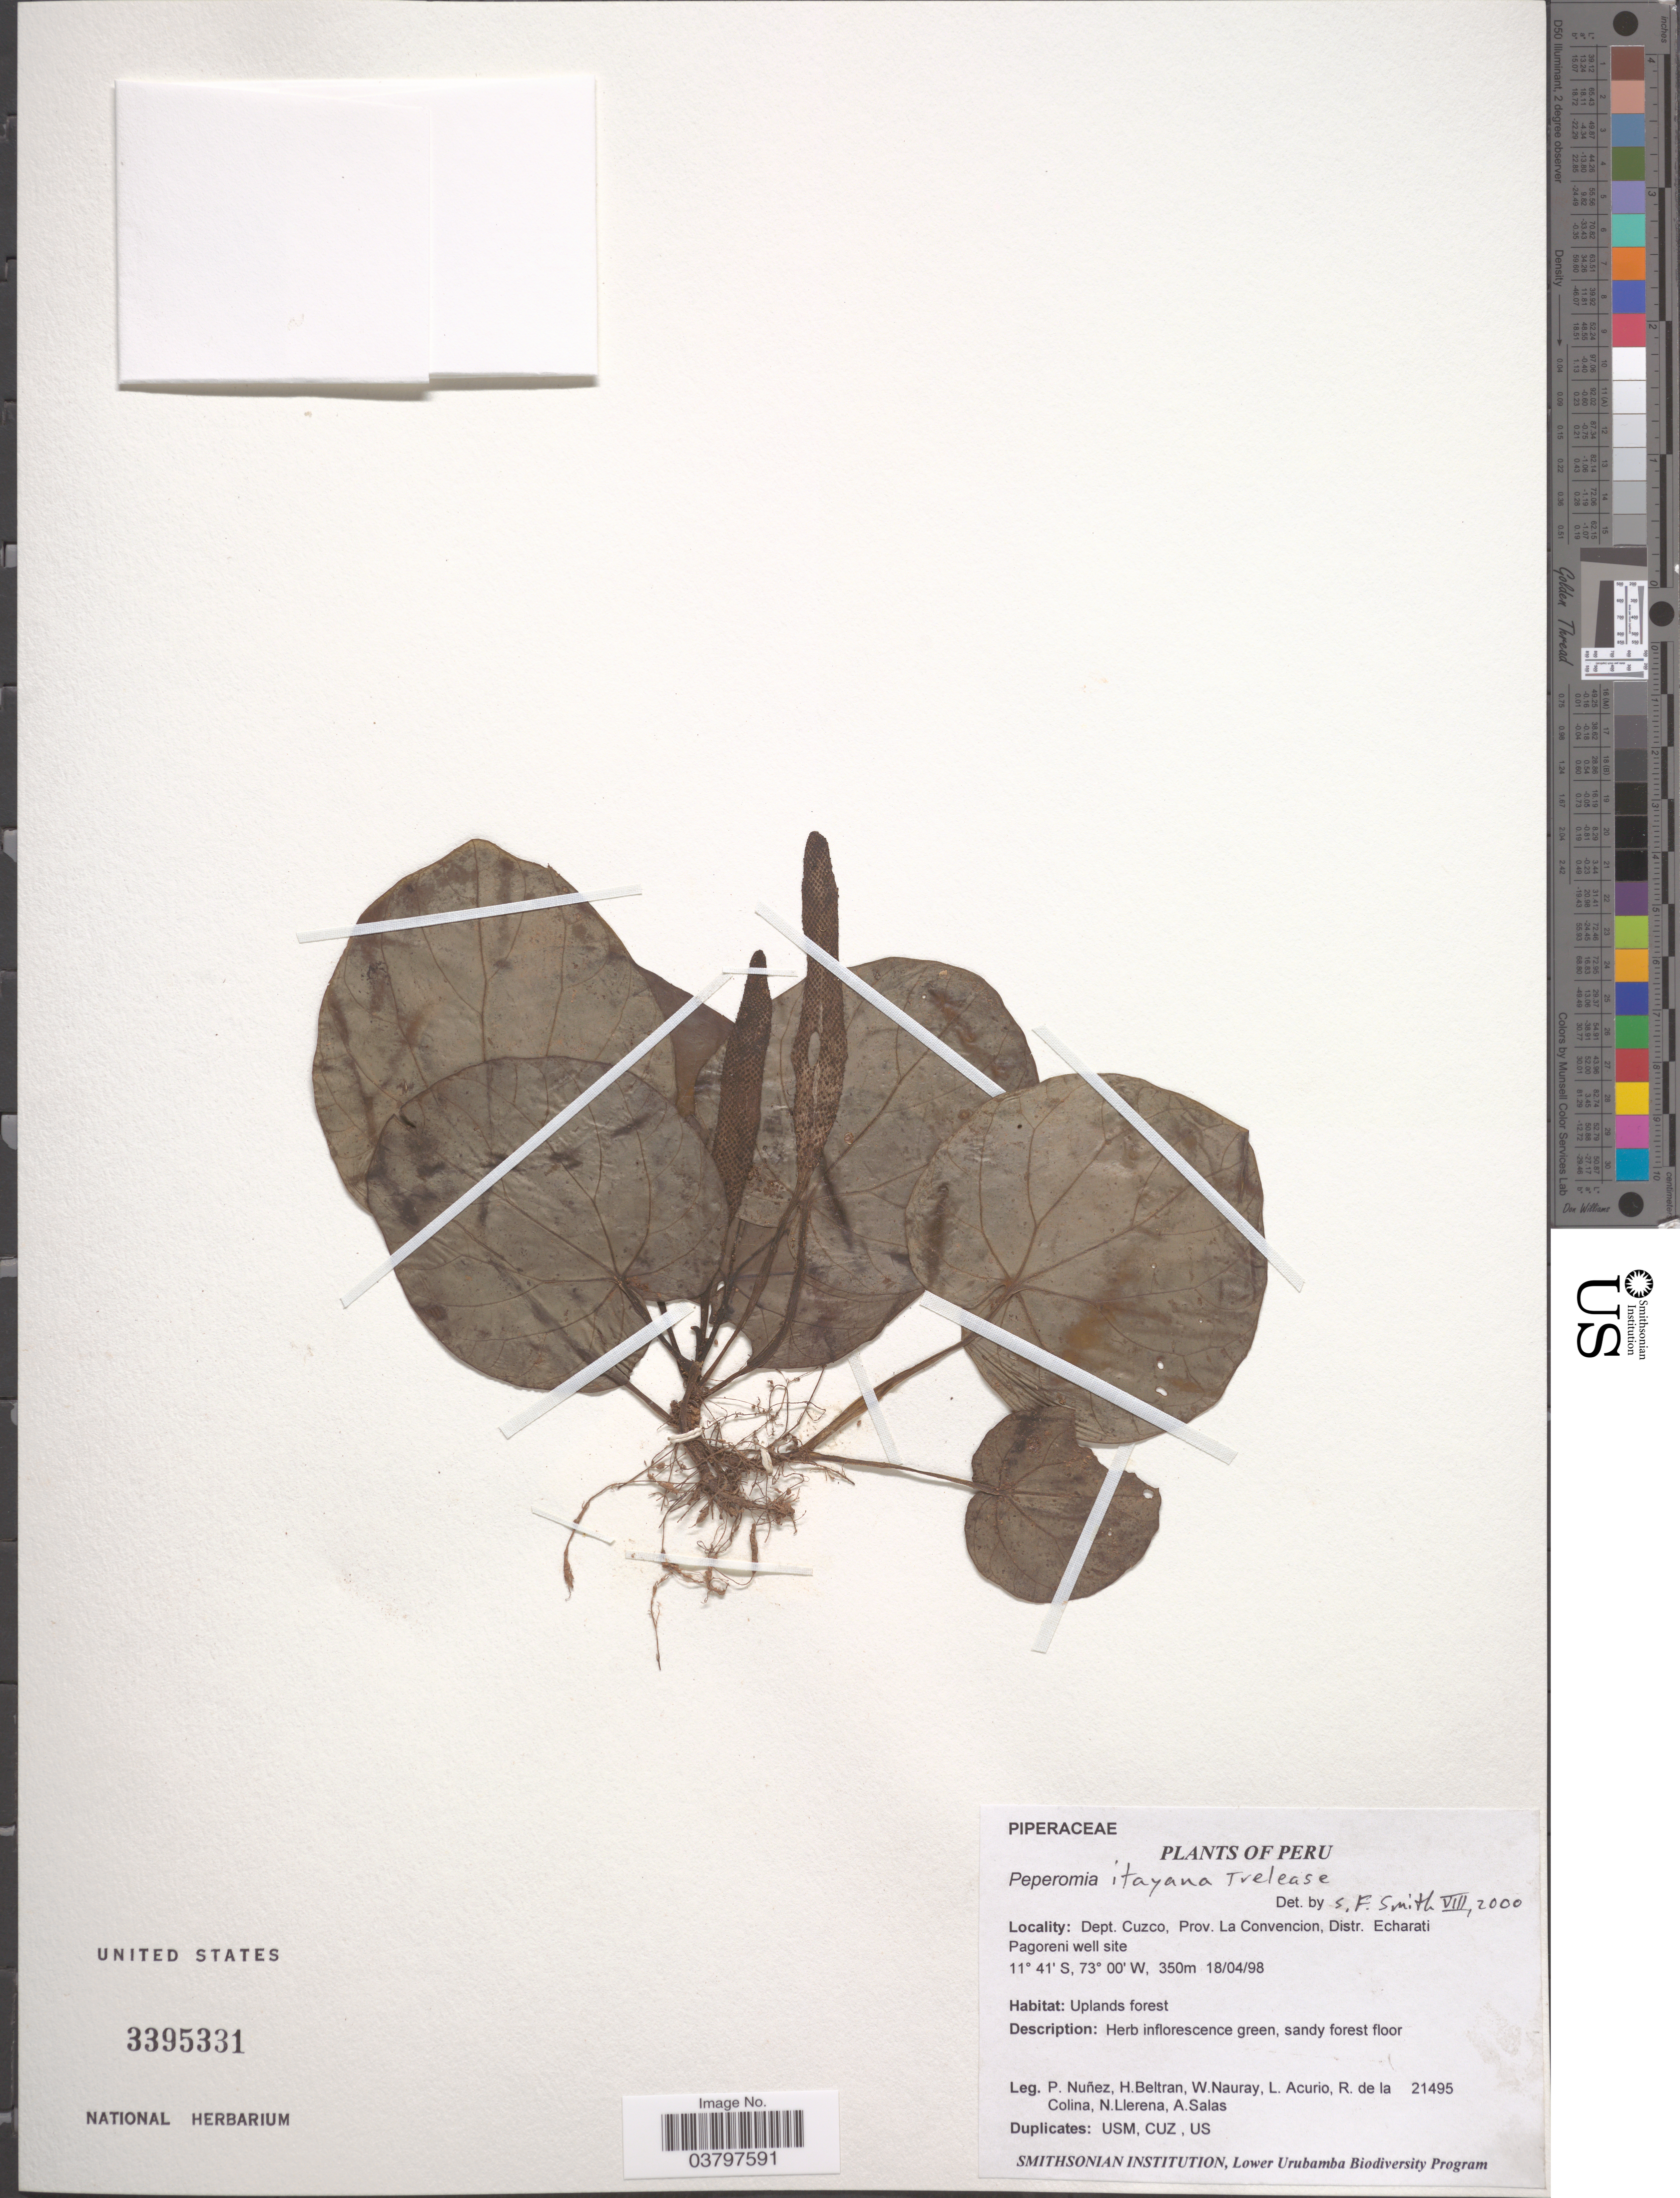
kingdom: Plantae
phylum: Tracheophyta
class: Magnoliopsida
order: Piperales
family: Piperaceae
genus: Peperomia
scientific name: Peperomia sp. nov.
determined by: Jiménez, José Estaban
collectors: P. Nuñez V., H. Beltran, W. Nauray, L. Acurio & et al.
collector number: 21495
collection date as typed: Transcribed d/m/y: 18/4/98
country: Peru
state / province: Cusco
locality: Dept. Cuzco, Prov. La convencion, Distr. Echarati Pagoreni well site.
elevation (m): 350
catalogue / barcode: US 3395331